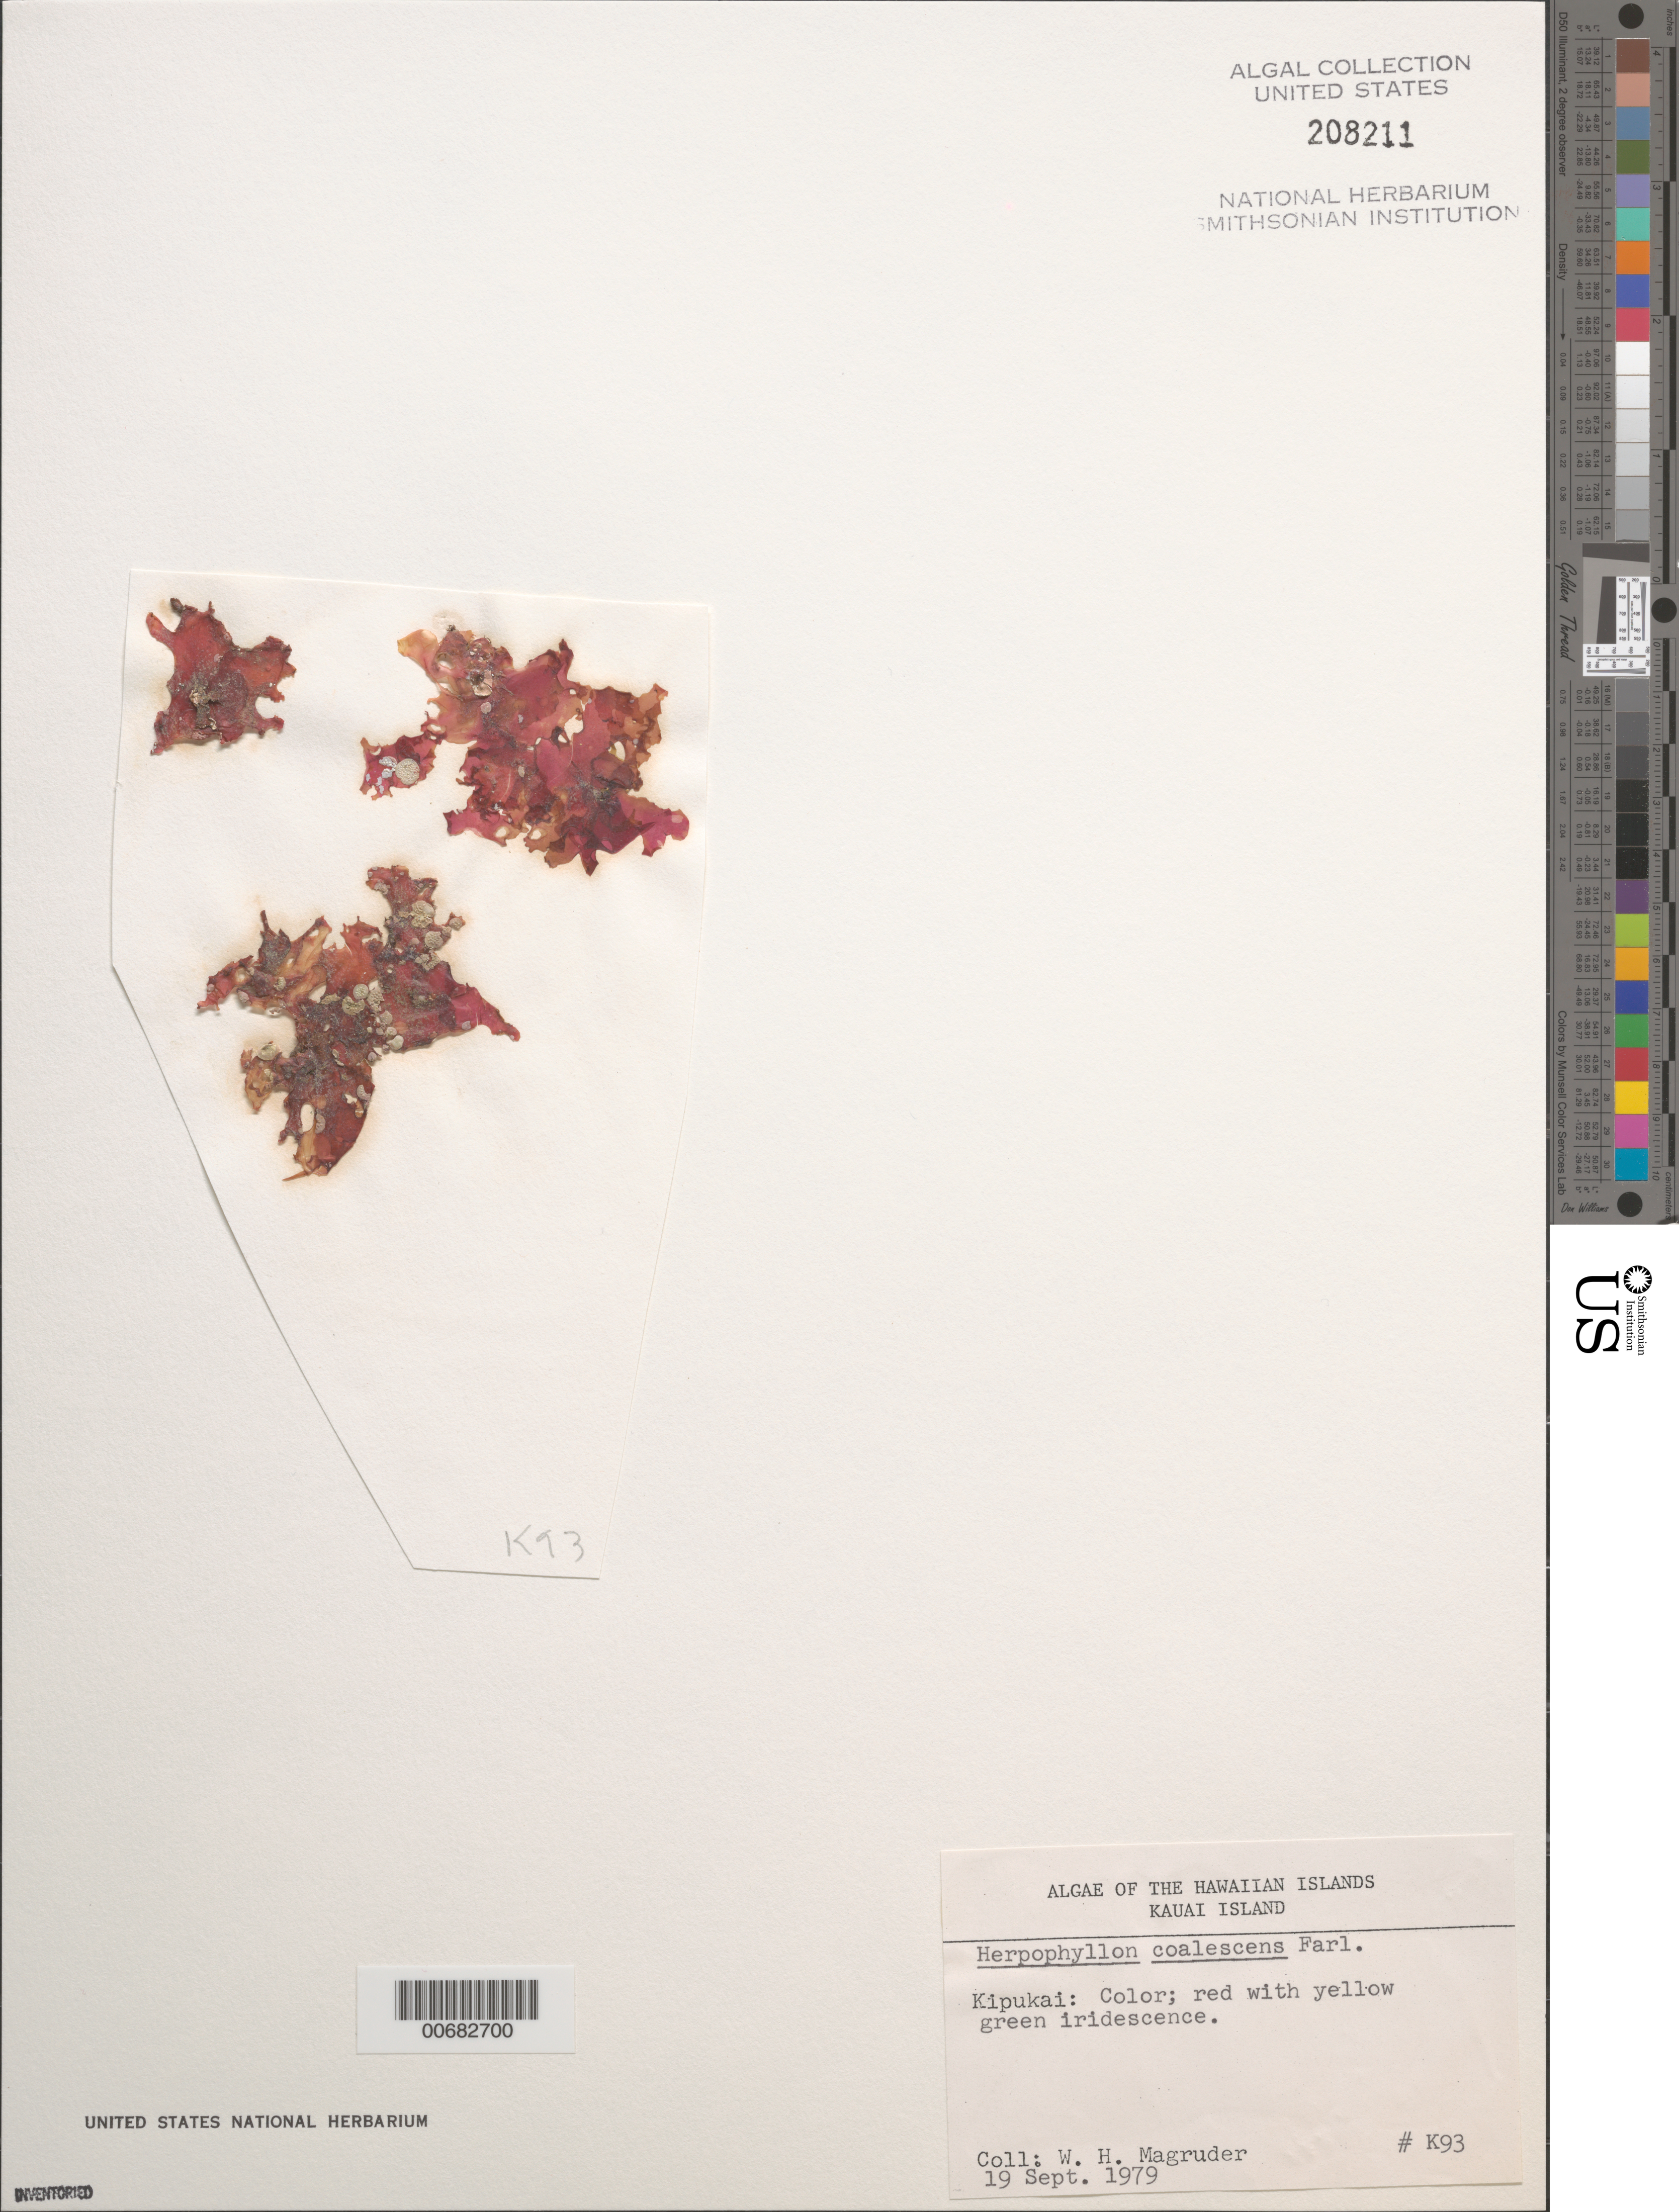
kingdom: Plantae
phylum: Rhodophyta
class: Florideophyceae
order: Rhodymeniales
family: Rhodymeniaceae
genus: Drouetia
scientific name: Drouetia coalescens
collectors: W. Magruder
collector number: K93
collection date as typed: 19 Sep 1979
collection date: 1979-09-19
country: United States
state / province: Hawaii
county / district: Kauai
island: Kaua'i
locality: Kipukai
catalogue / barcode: US 208211